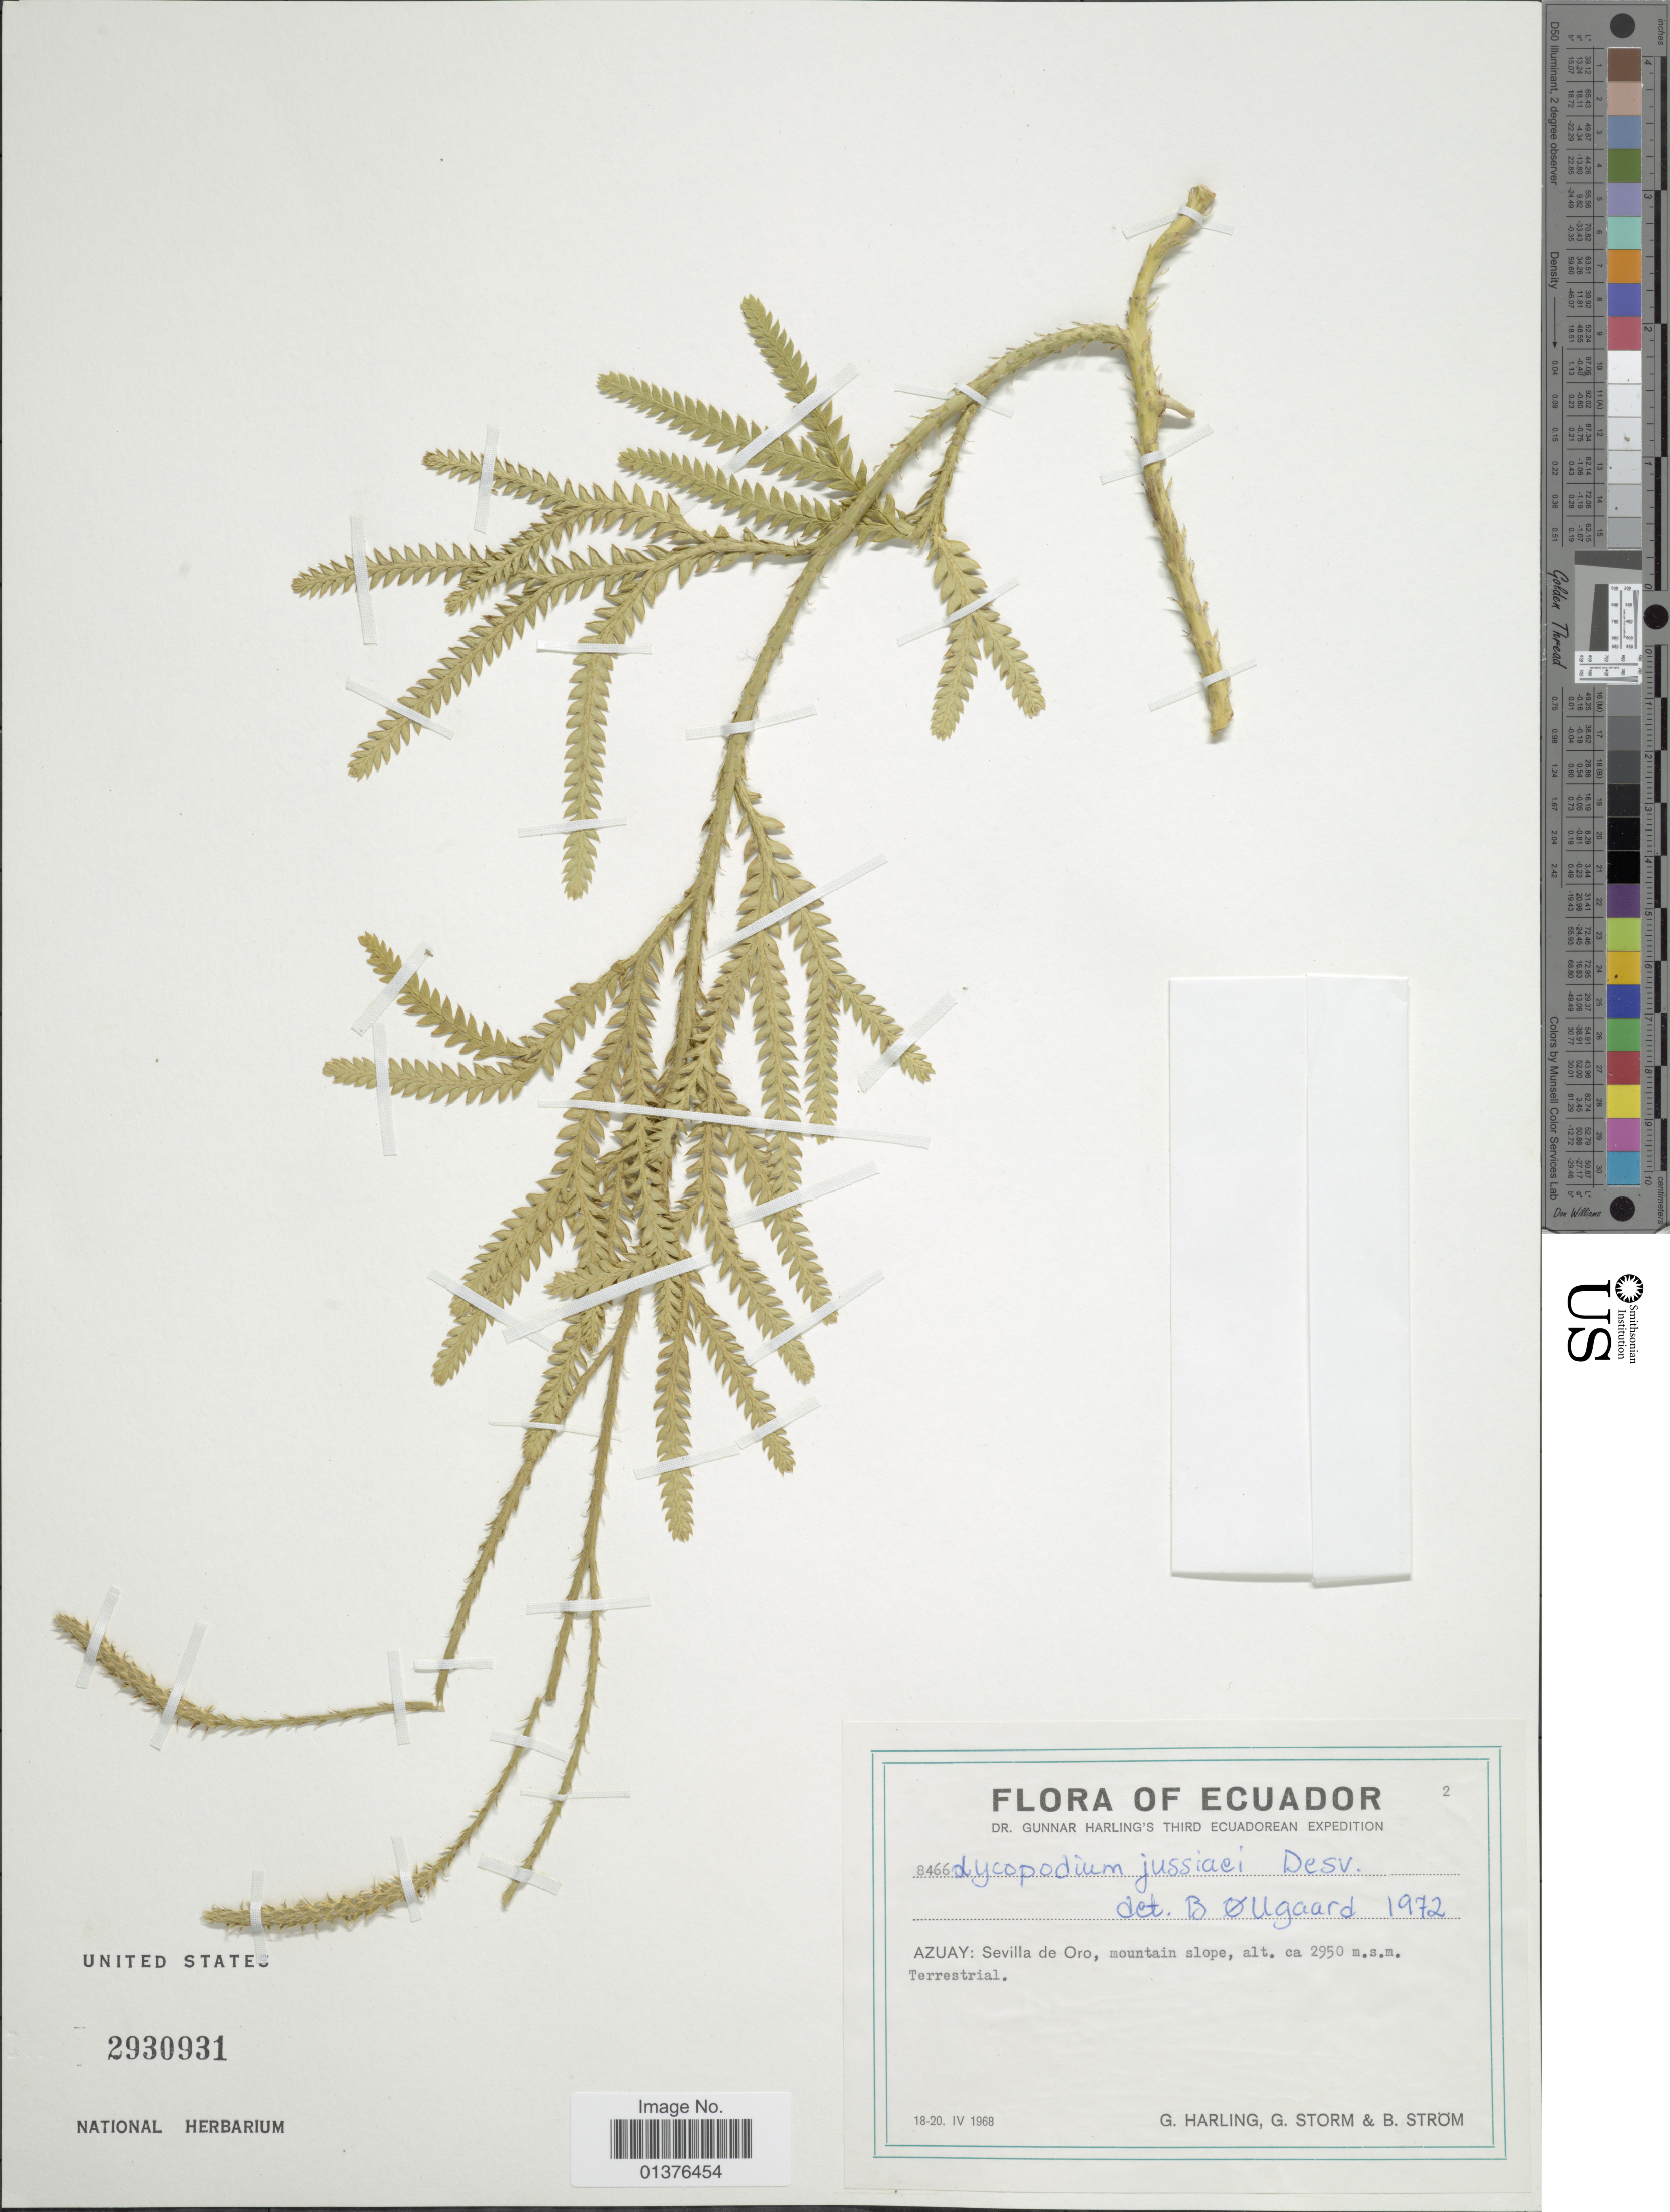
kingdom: Plantae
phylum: Tracheophyta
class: Lycopodiopsida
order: Lycopodiales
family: Lycopodiaceae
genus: Diphasium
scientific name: Diphasium jussiaei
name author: (Desv.) C. Presl ex Rothm.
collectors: G. Harling, G. Storm & B. Strom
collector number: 8466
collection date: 1968-04-18/1968-04-20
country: Ecuador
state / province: Azuay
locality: Sevilla de Oro, mountain slope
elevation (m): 2950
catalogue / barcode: US 2930931